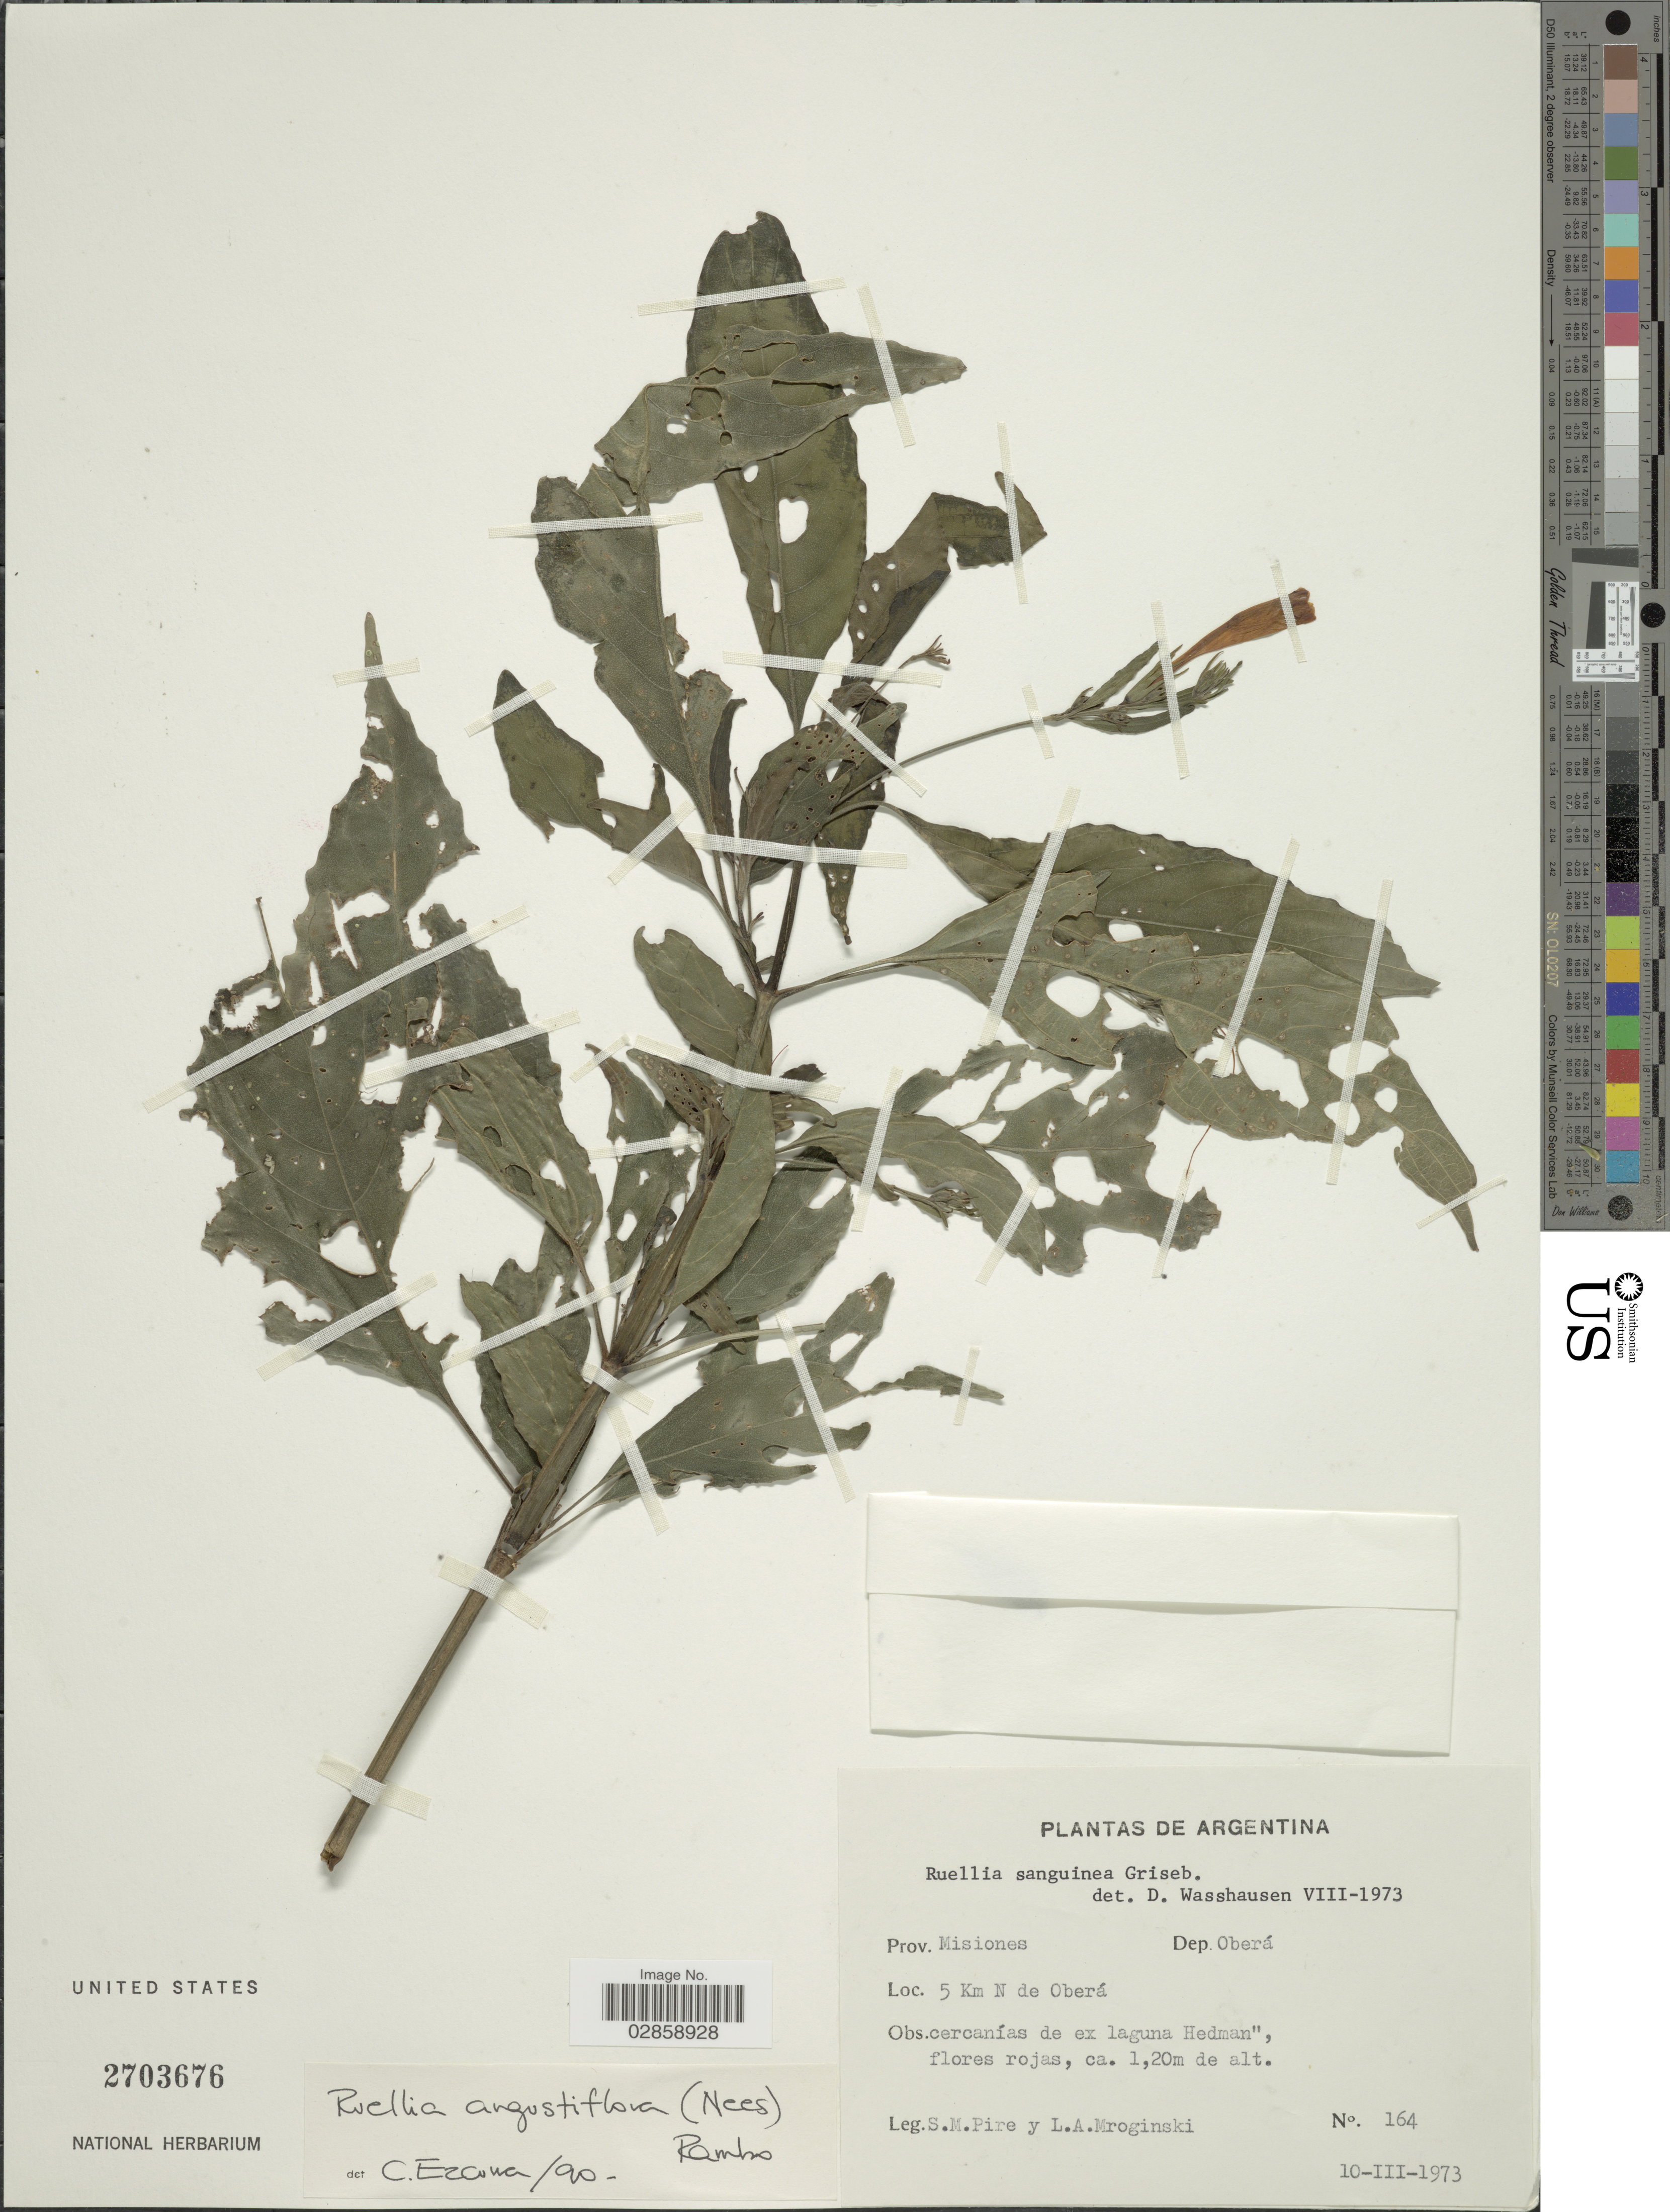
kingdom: Plantae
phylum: Tracheophyta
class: Magnoliopsida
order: Lamiales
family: Acanthaceae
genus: Ruellia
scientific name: Ruellia angustiflora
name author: (Nees) Lindau ex Rambo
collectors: S. Pire & L. Mroginski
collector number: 164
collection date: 1973-03-10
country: Argentina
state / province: Misiones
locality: Dep. Oberá. 5 Km N de Oberá. Cercanías de ex laguna Hedman.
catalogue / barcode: US 2703676